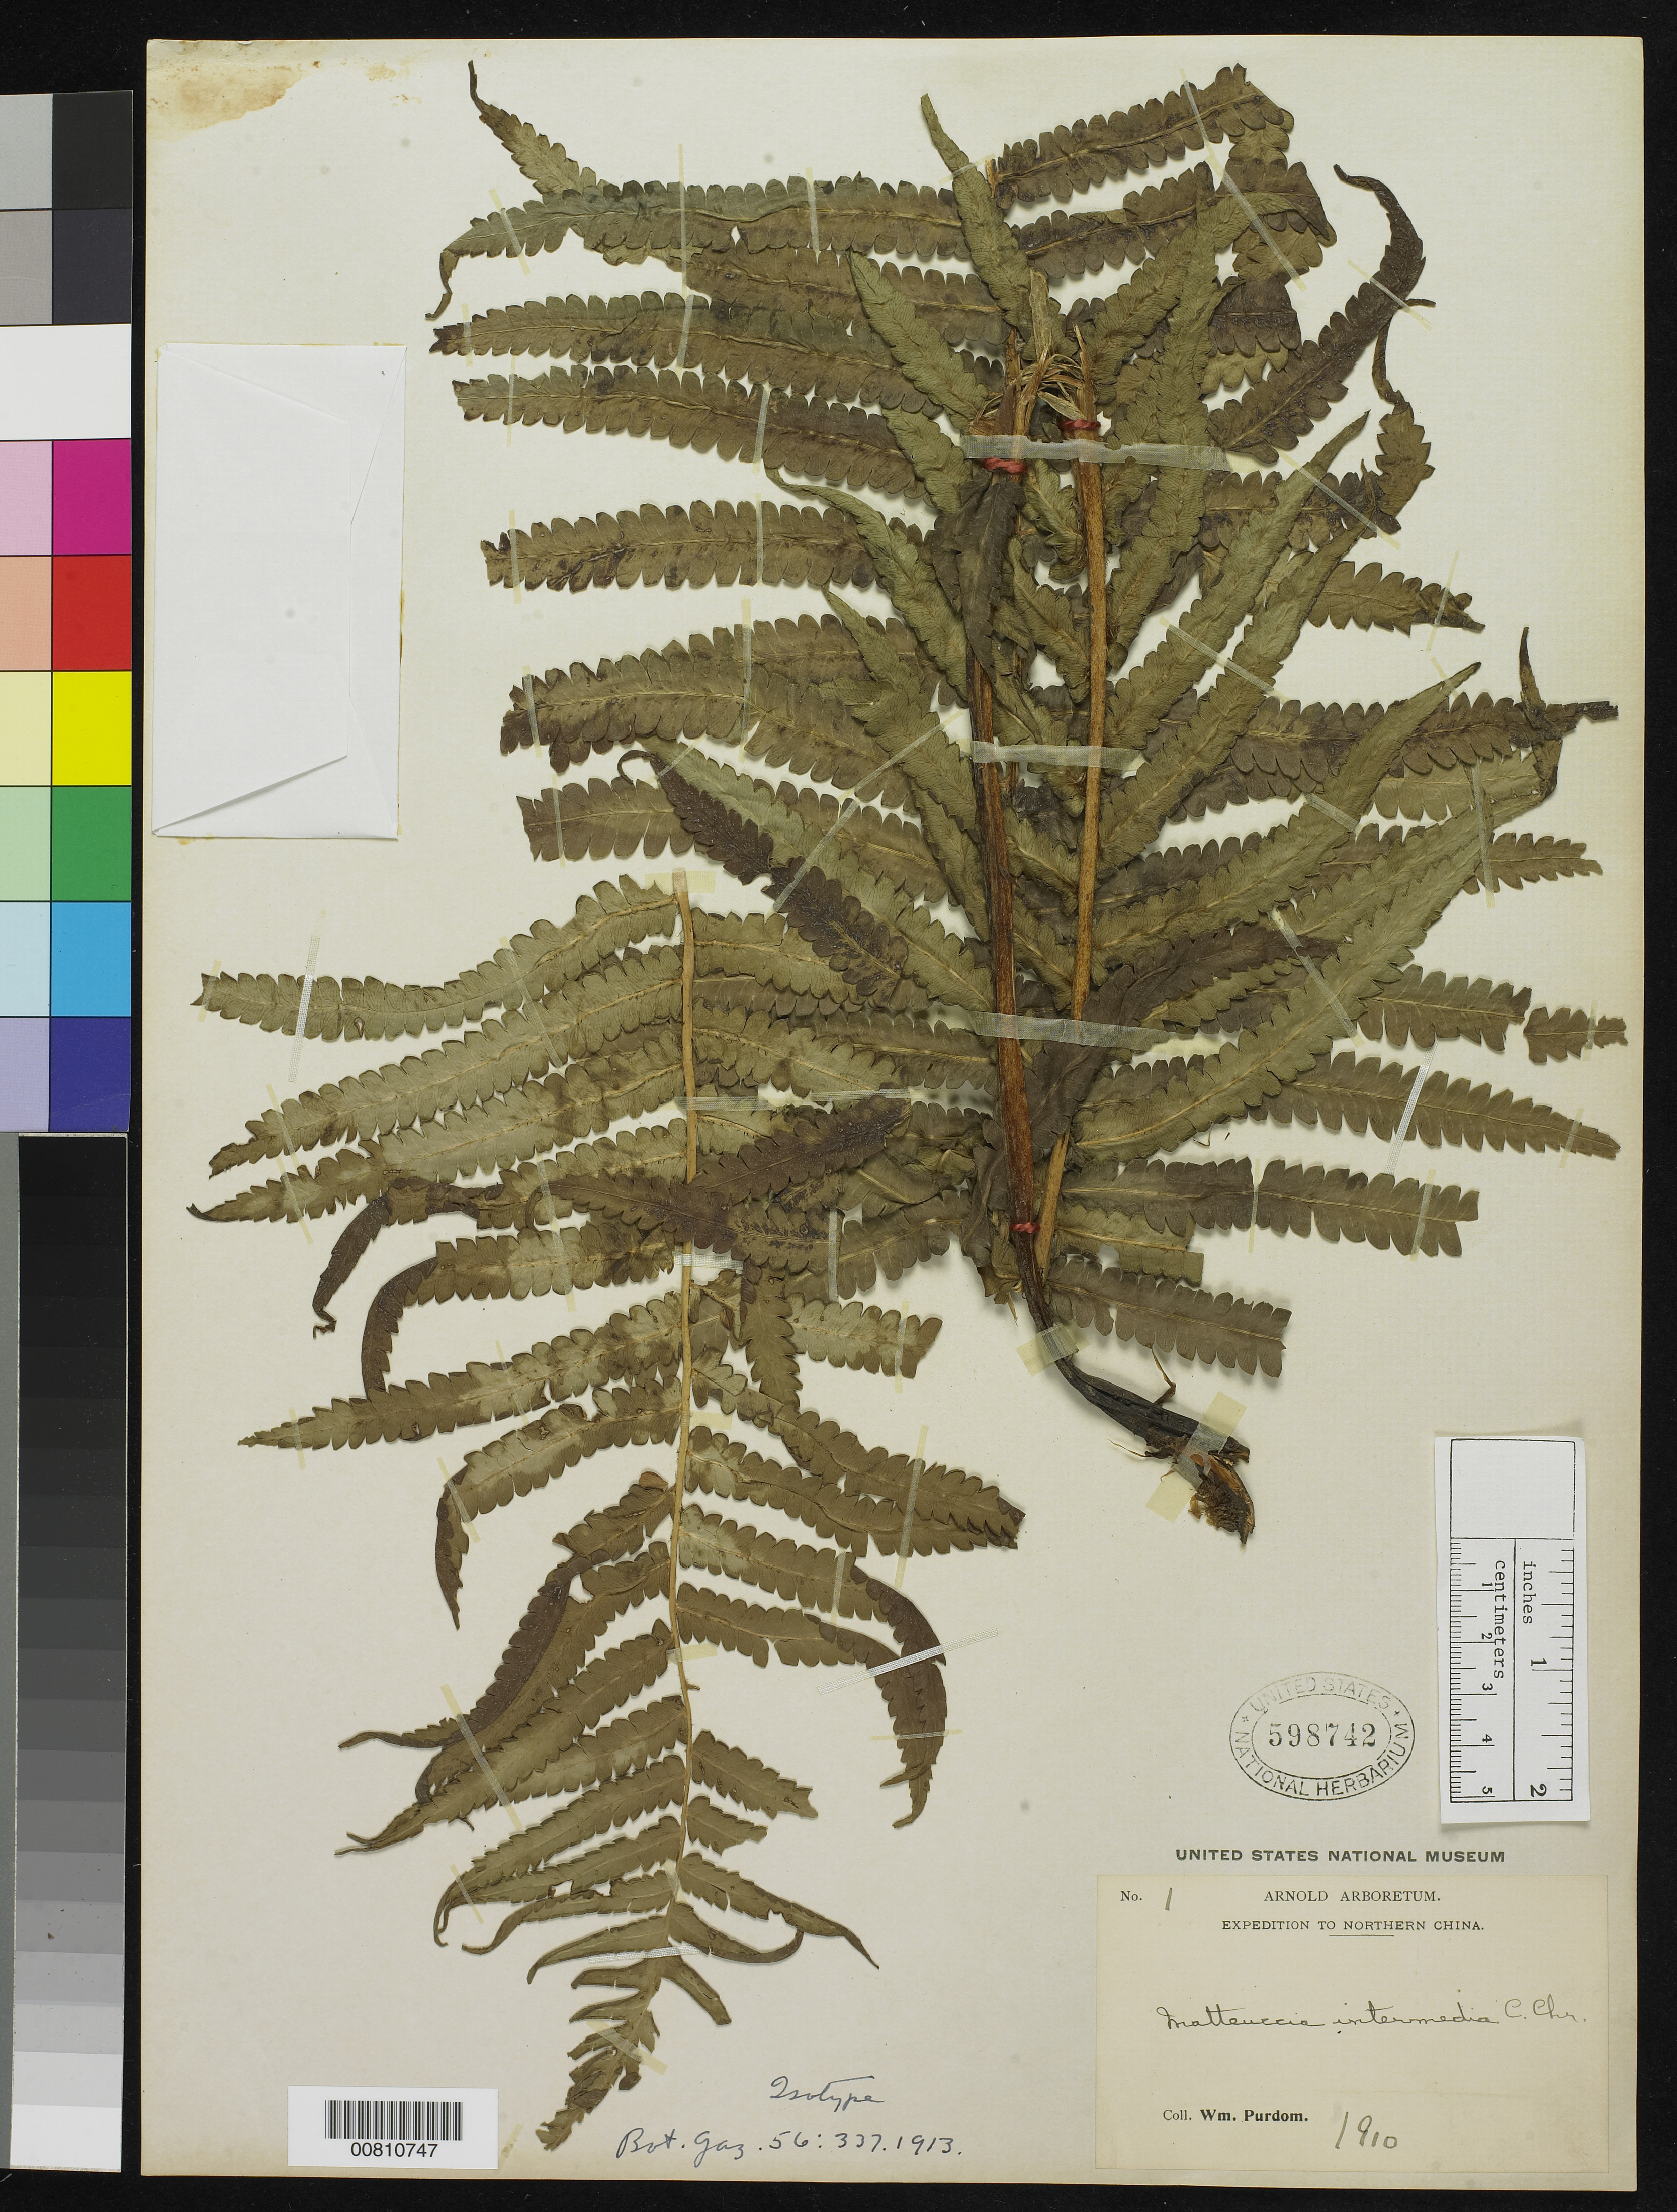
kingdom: Plantae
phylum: Tracheophyta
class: Polypodiopsida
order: Polypodiales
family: Onocleaceae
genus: Matteuccia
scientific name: Matteuccia intermedia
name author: C. Chr.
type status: Type Collection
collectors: W. Purdom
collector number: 1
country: China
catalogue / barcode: US 598742